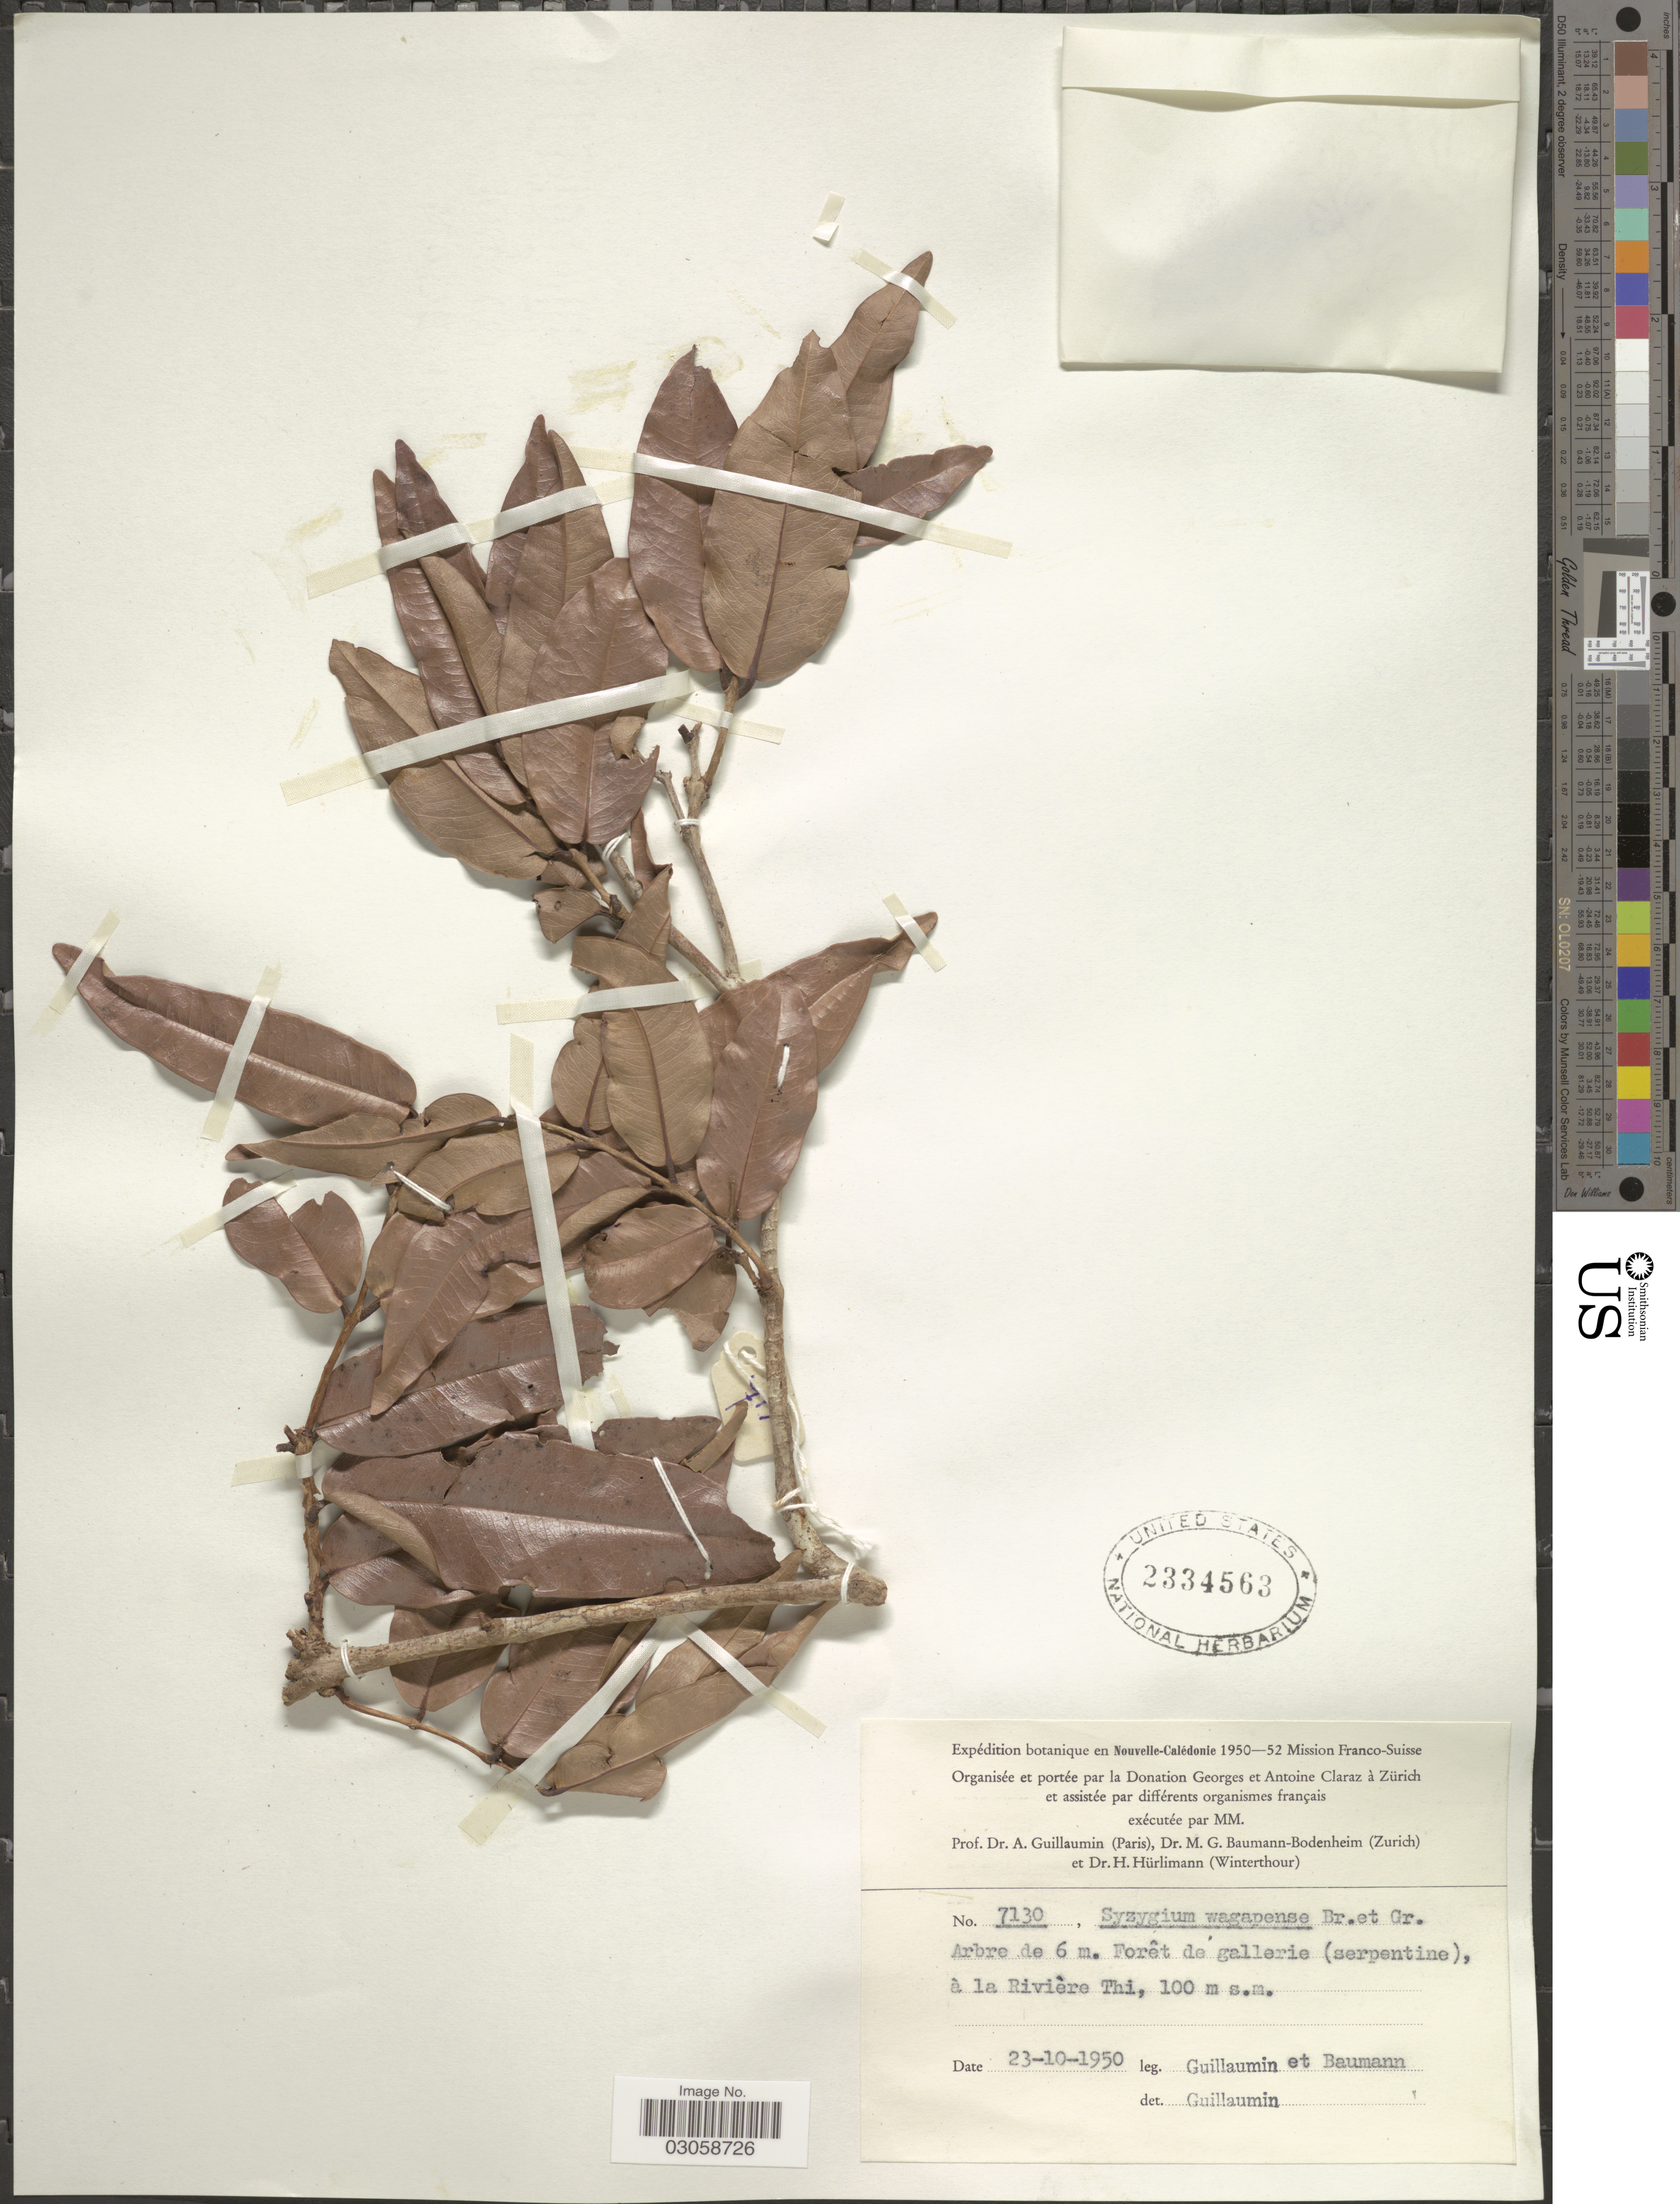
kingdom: Plantae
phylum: Tracheophyta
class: Magnoliopsida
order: Myrtales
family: Myrtaceae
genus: Syzygium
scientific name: Syzygium wagapense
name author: Brongn. & Gris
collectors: A. Guillaumin & M. G. Baumann-Bodenheim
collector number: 7130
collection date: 1950-10-23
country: New Caledonia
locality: Nouvelle-Calédonie. Forêt de gallerie (serpentine), à la Rivière Thi.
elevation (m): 100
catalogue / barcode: US 2334563